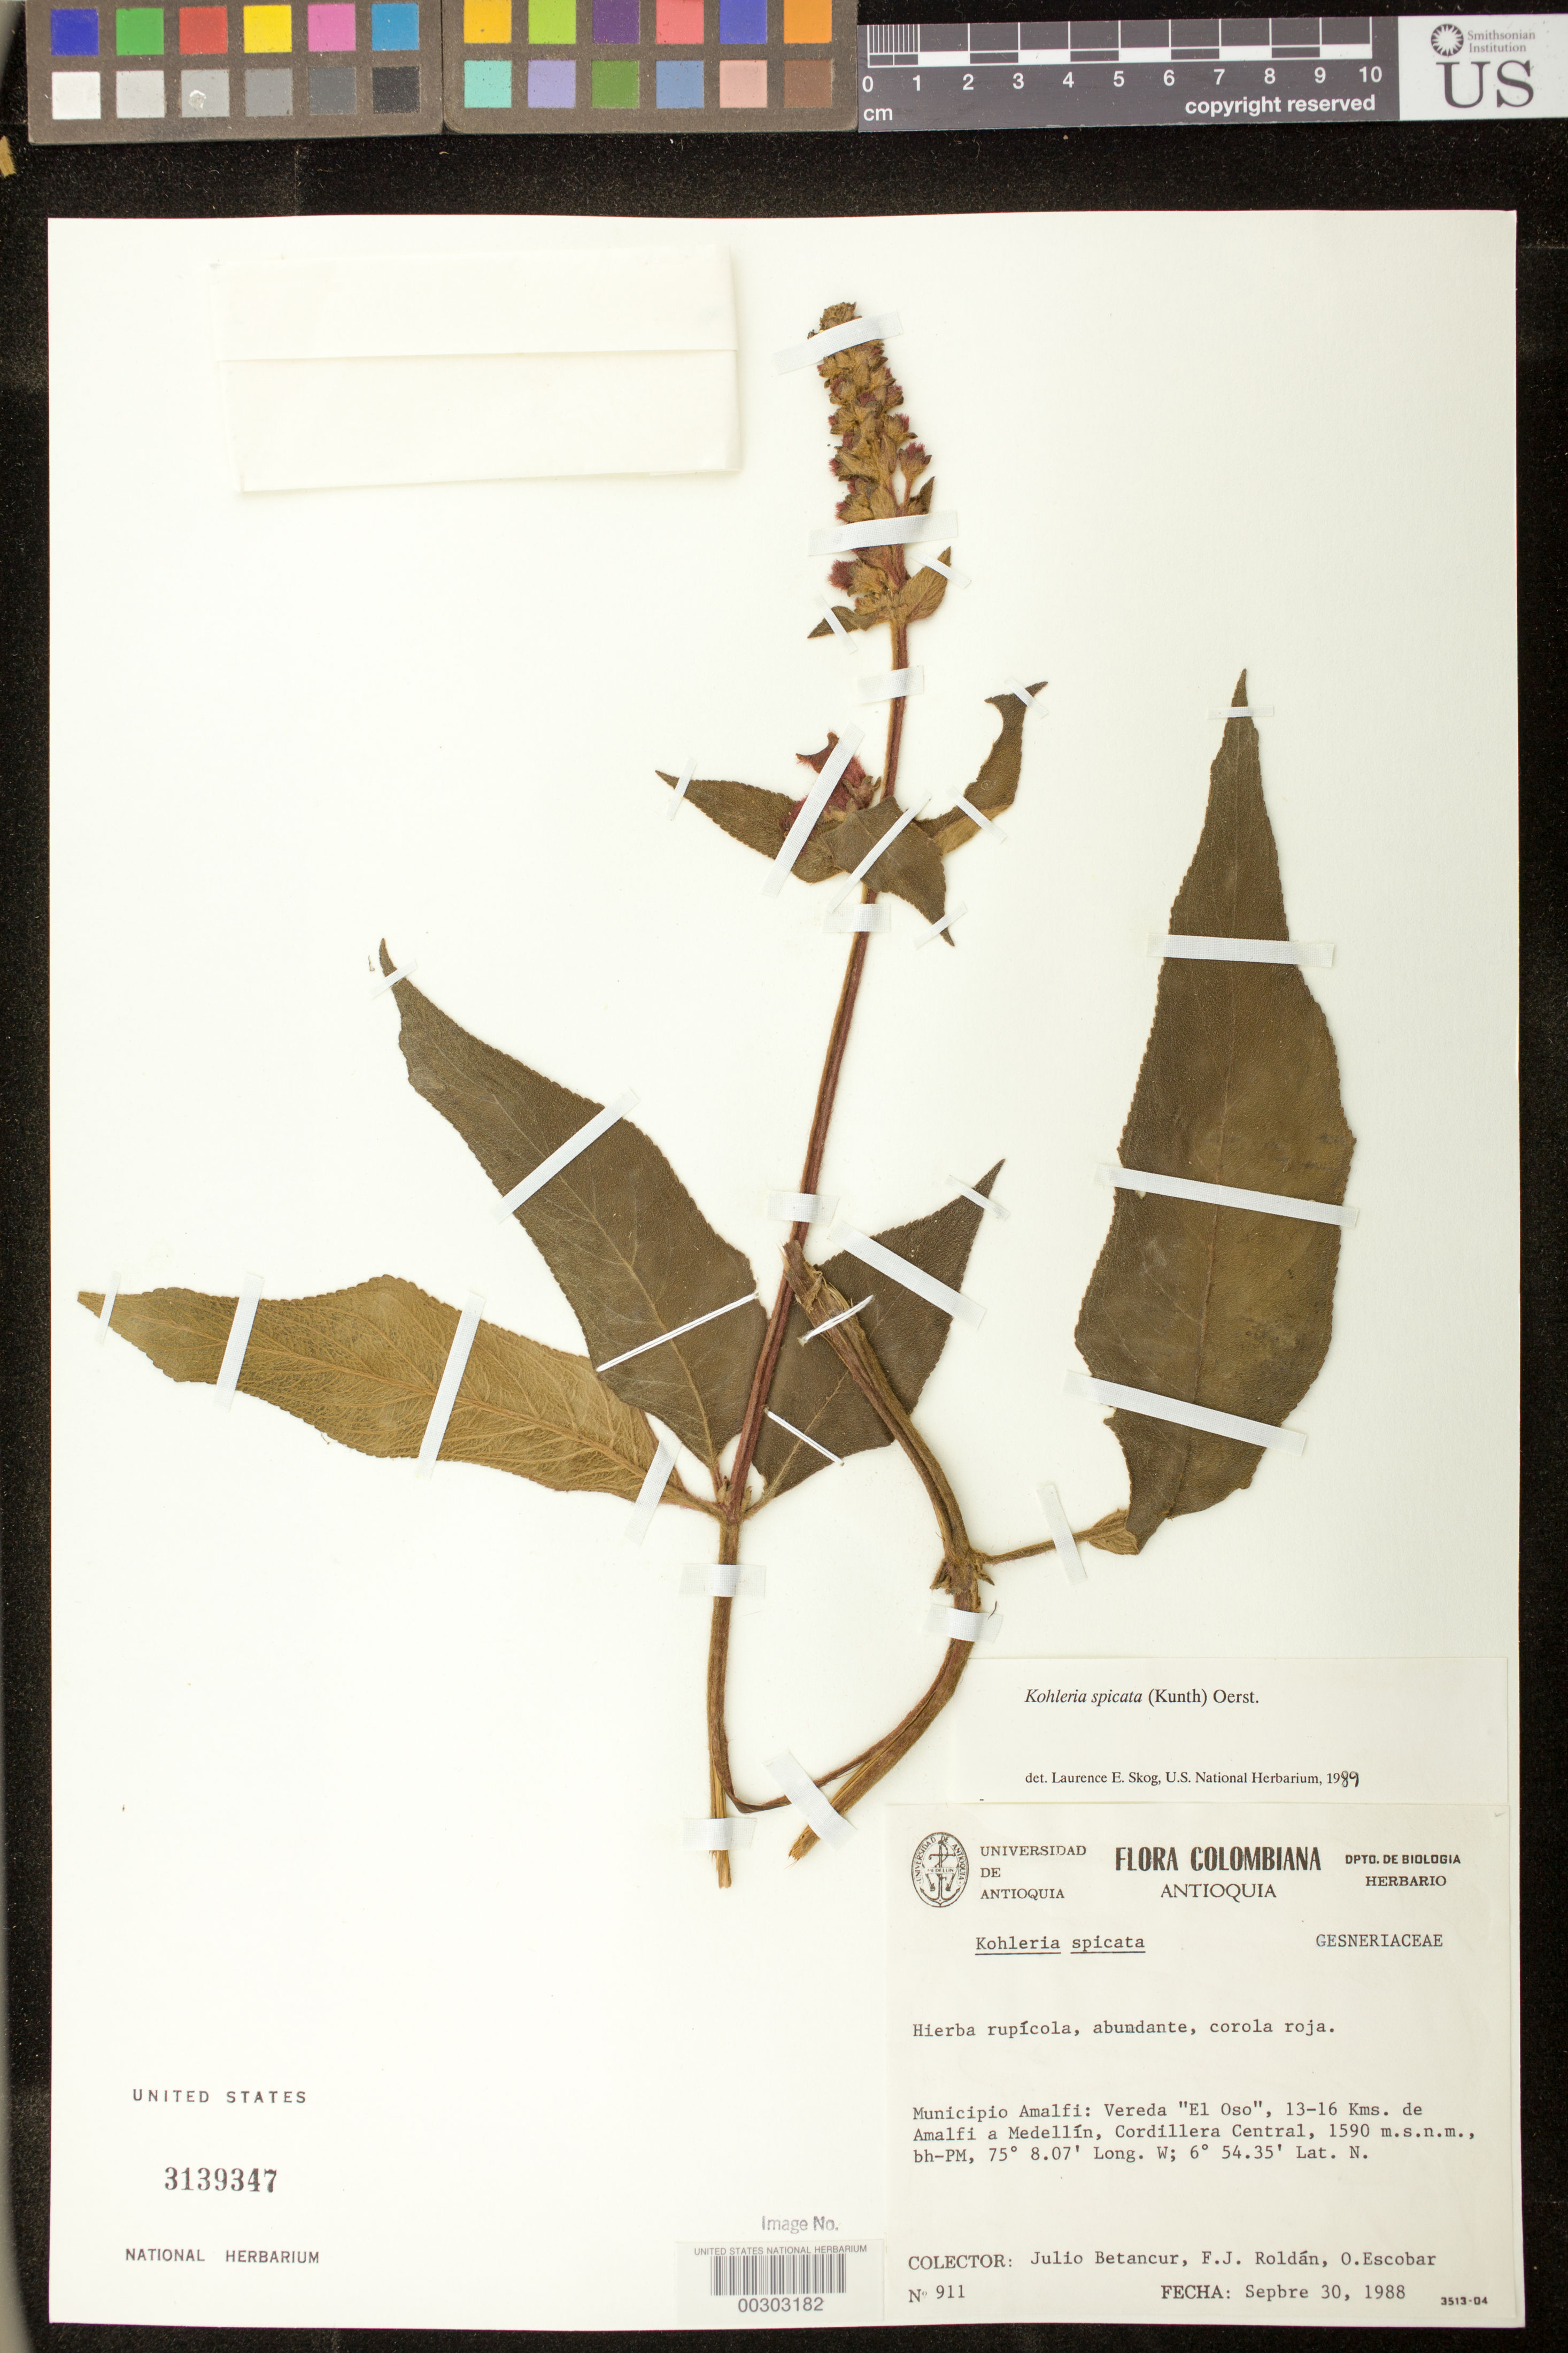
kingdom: Plantae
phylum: Tracheophyta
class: Magnoliopsida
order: Lamiales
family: Gesneriaceae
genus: Kohleria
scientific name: Kohleria spicata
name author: (Kunth) Oerst.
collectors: J. C. Betancur, F. J. Roldán & O. D. Escobar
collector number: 911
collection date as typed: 30 Sep 1988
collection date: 1988-09-30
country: Colombia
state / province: Antioquia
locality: Mun. of Amalfi, vereda "El Oso", 13-16 km from Amalfi to Medellin, Cordillera central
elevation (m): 1590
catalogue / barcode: US 3139347